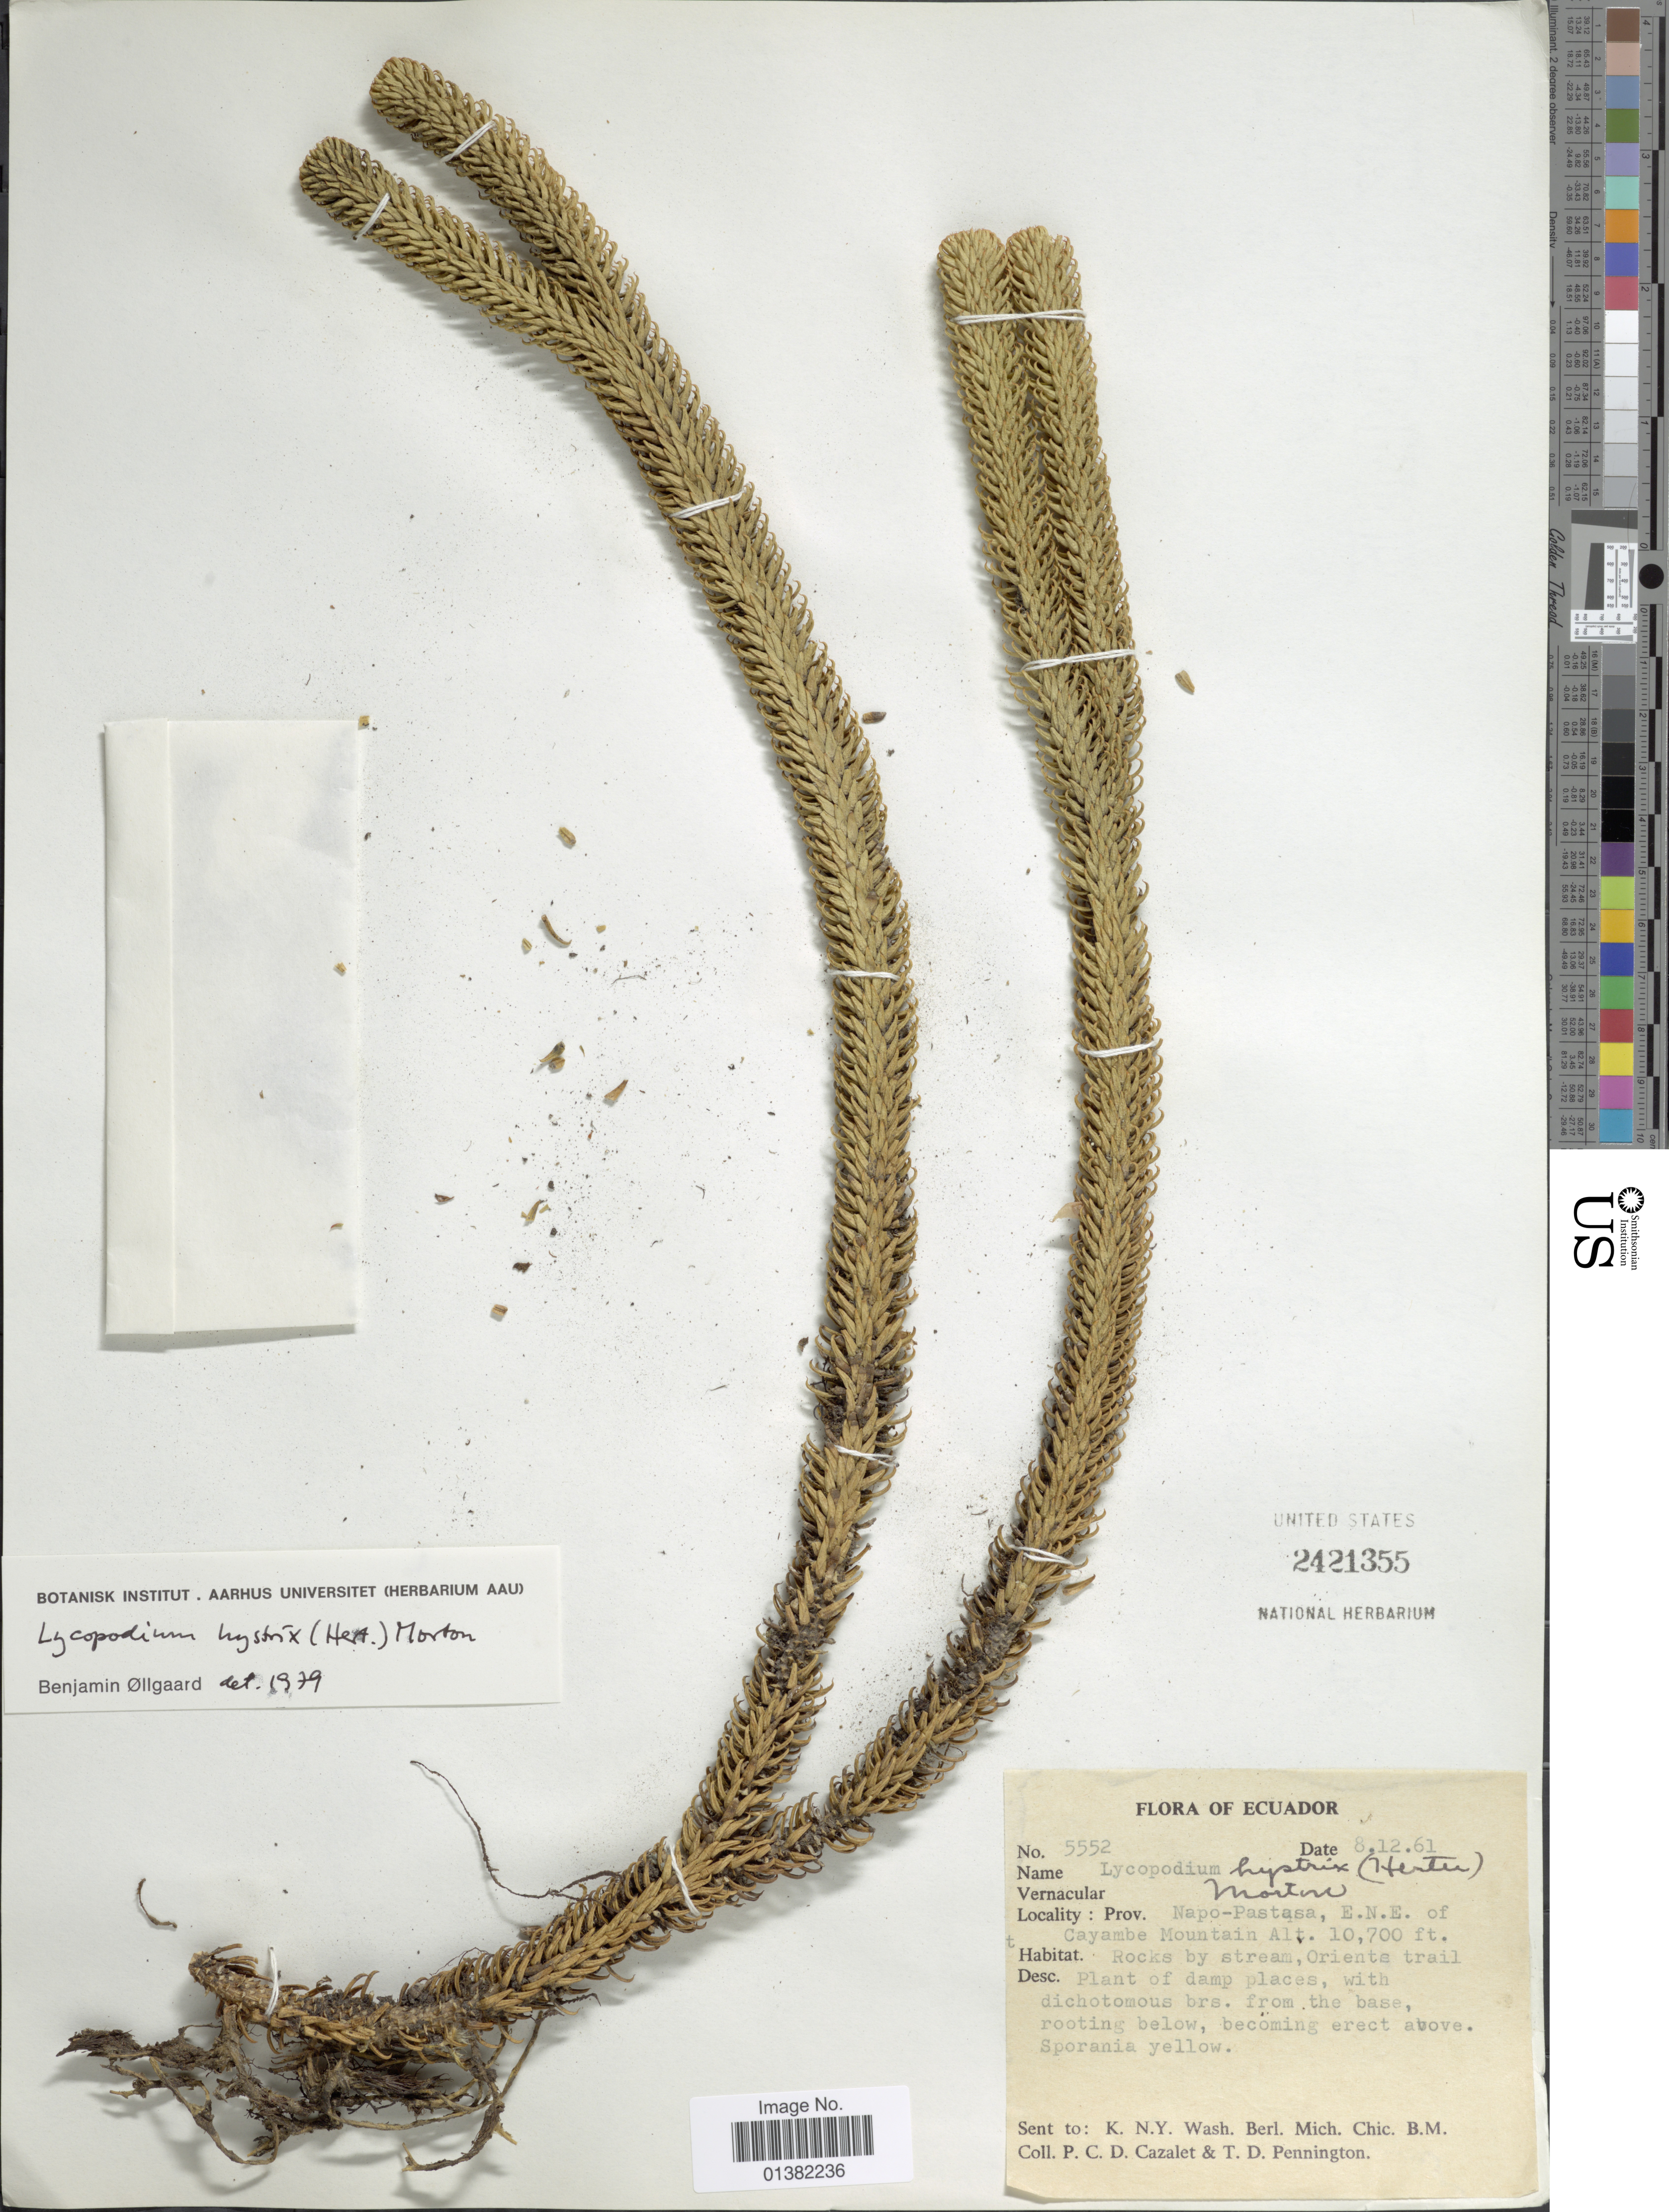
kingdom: Plantae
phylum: Tracheophyta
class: Lycopodiopsida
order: Lycopodiales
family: Lycopodiaceae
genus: Phlegmariurus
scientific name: Phlegmariurus hystrix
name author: (Herter) B. Øllg.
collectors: P. C. D. Cazalet & T. D. Pennington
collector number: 5552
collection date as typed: Transcribed d/m/y: 8/12/61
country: Ecuador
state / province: Napo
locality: Prov. Napo-Pastasa, E.N.E. of Cayambe Mountain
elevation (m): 3261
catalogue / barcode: US 2421355